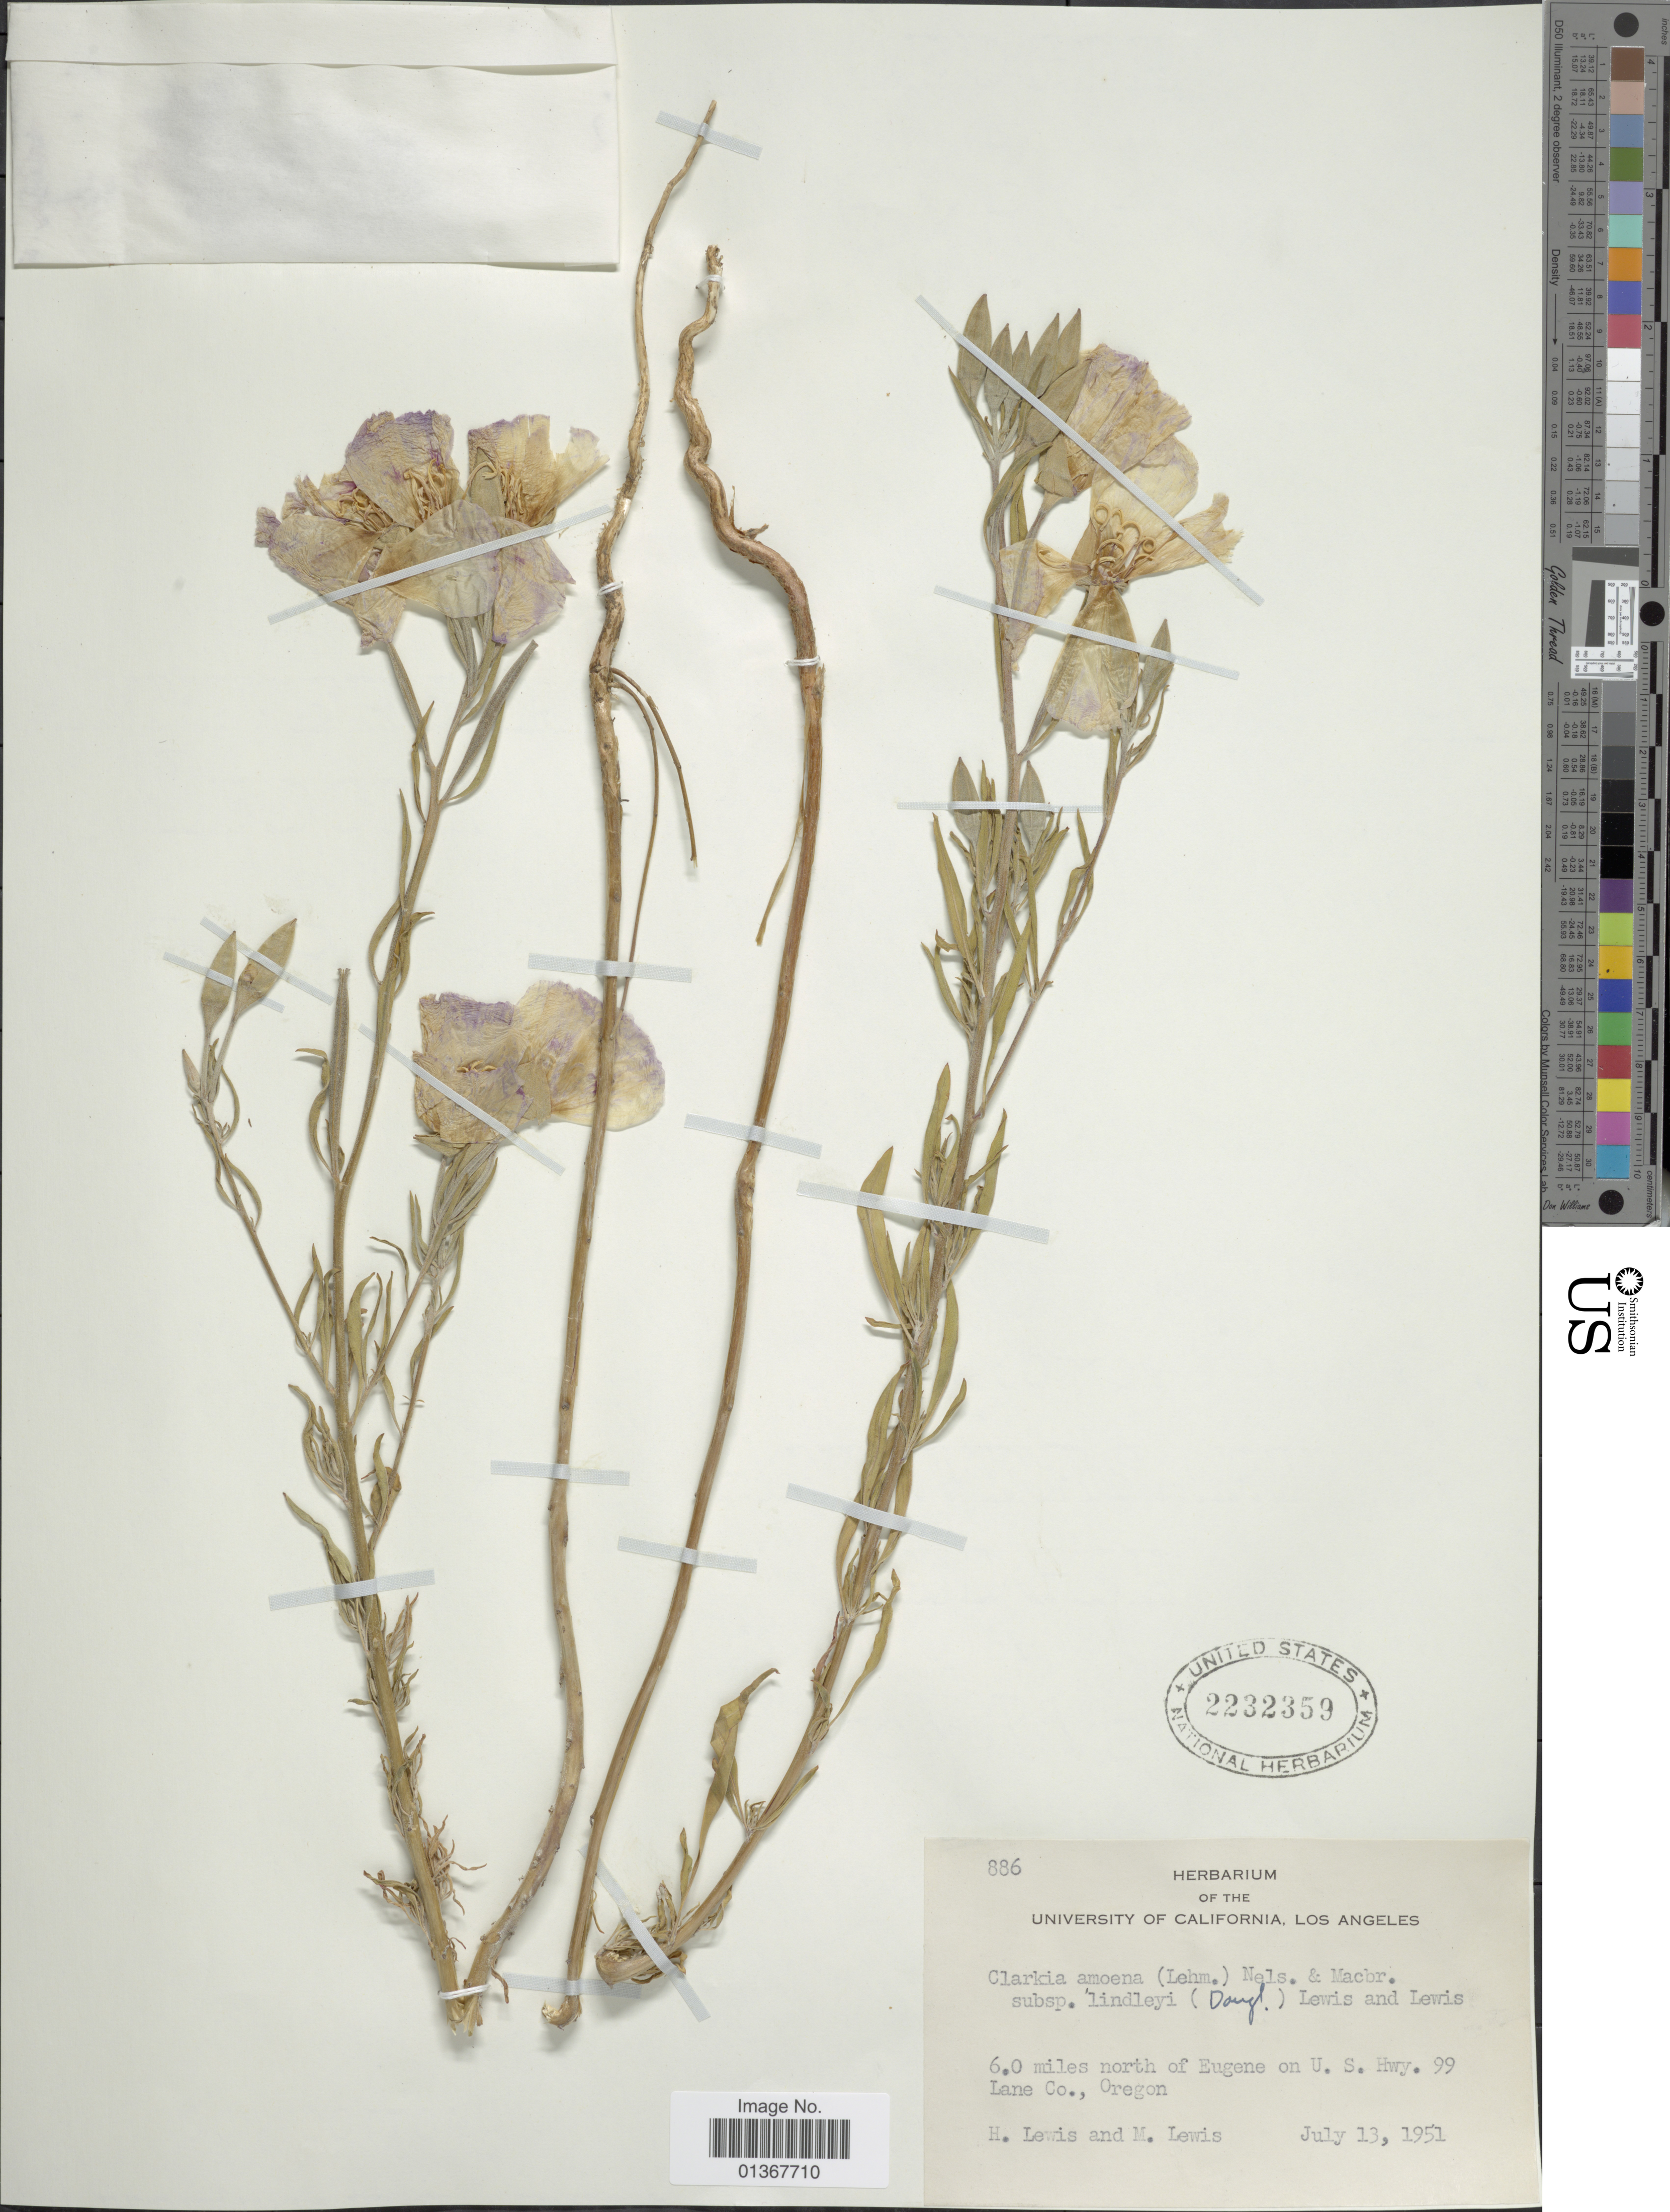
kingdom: Plantae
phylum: Tracheophyta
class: Magnoliopsida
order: Myrtales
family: Onagraceae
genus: Clarkia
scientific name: Clarkia amoena subsp. lindleyi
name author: (Douglas) F. H. Lewis & M.E. Lewis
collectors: H. Lewis & M. Lewis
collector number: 886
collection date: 1951-07-13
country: United States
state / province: Oregon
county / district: Lane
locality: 6.0 miles north of Eugene on U.S. Hwy. 99 Lane Co.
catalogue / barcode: US 2232359